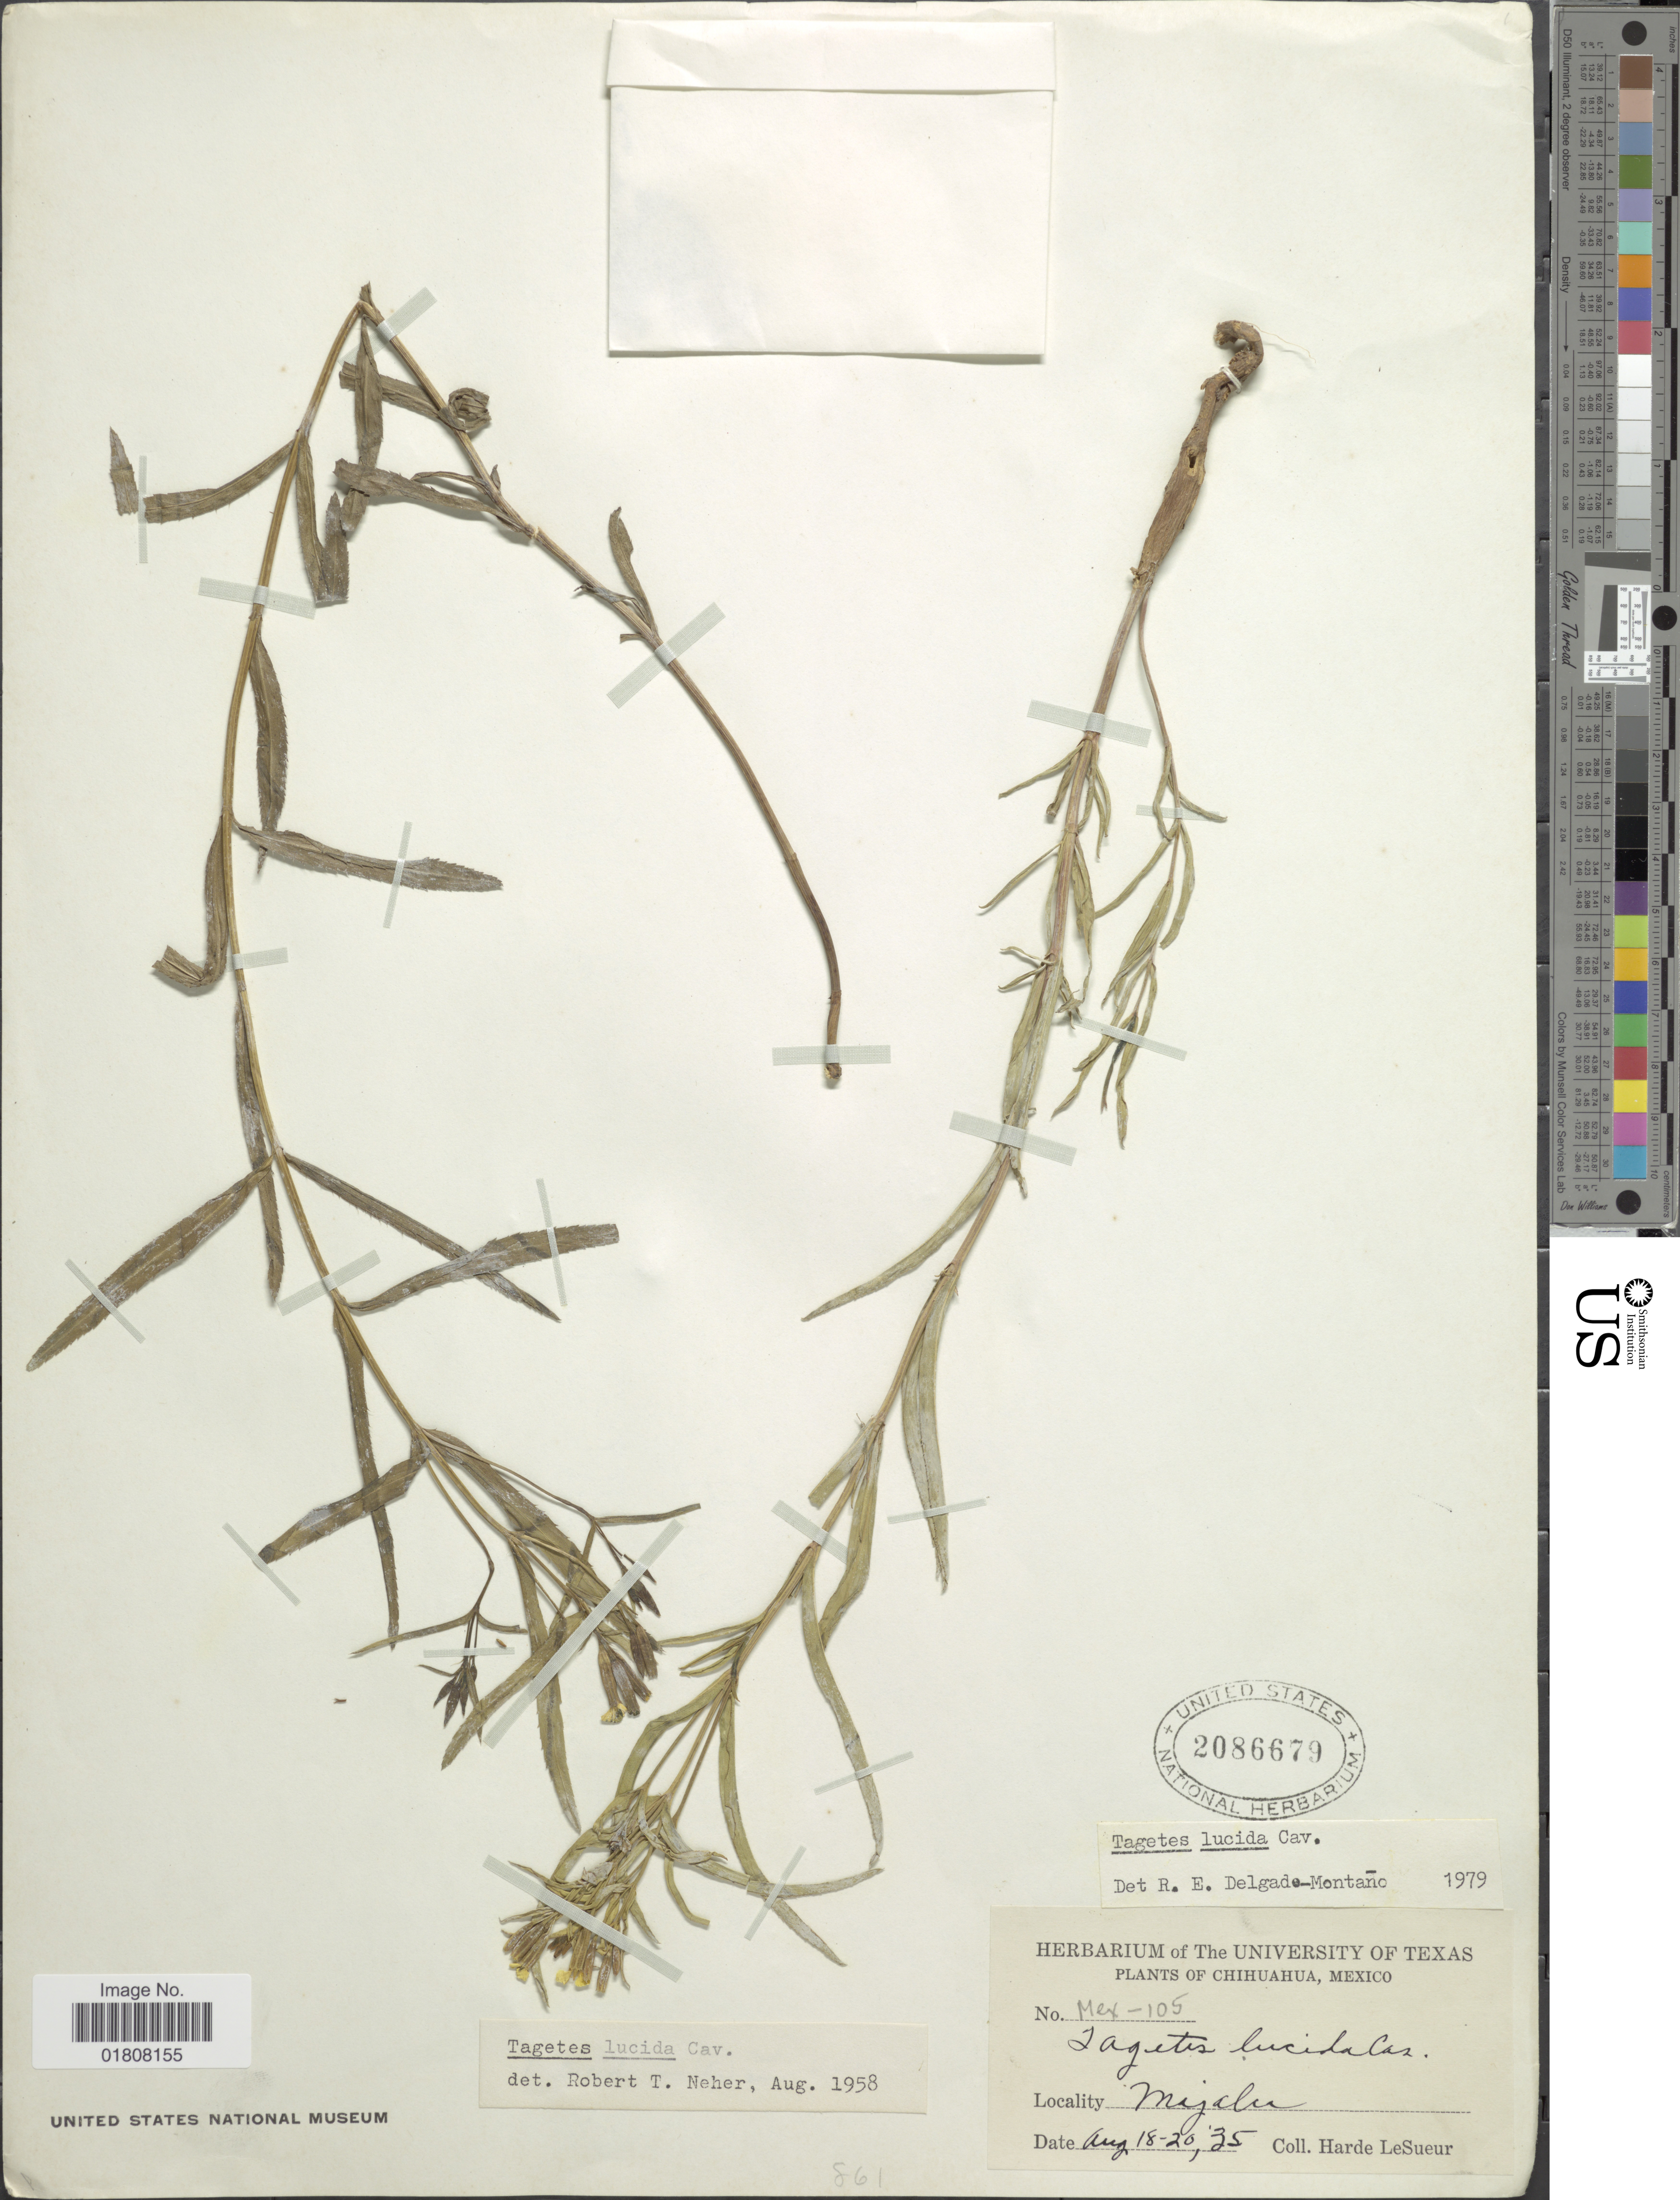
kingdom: Plantae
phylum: Tracheophyta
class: Magnoliopsida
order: Asterales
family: Asteraceae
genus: Tagetes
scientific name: Tagetes lucida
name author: Cav.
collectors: H. LeSueur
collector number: Mex-105*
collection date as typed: Transcribed d/m/y: 18/8/35 to 20/8/35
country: Mexico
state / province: Chihuahua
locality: Majalca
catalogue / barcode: US 2086679